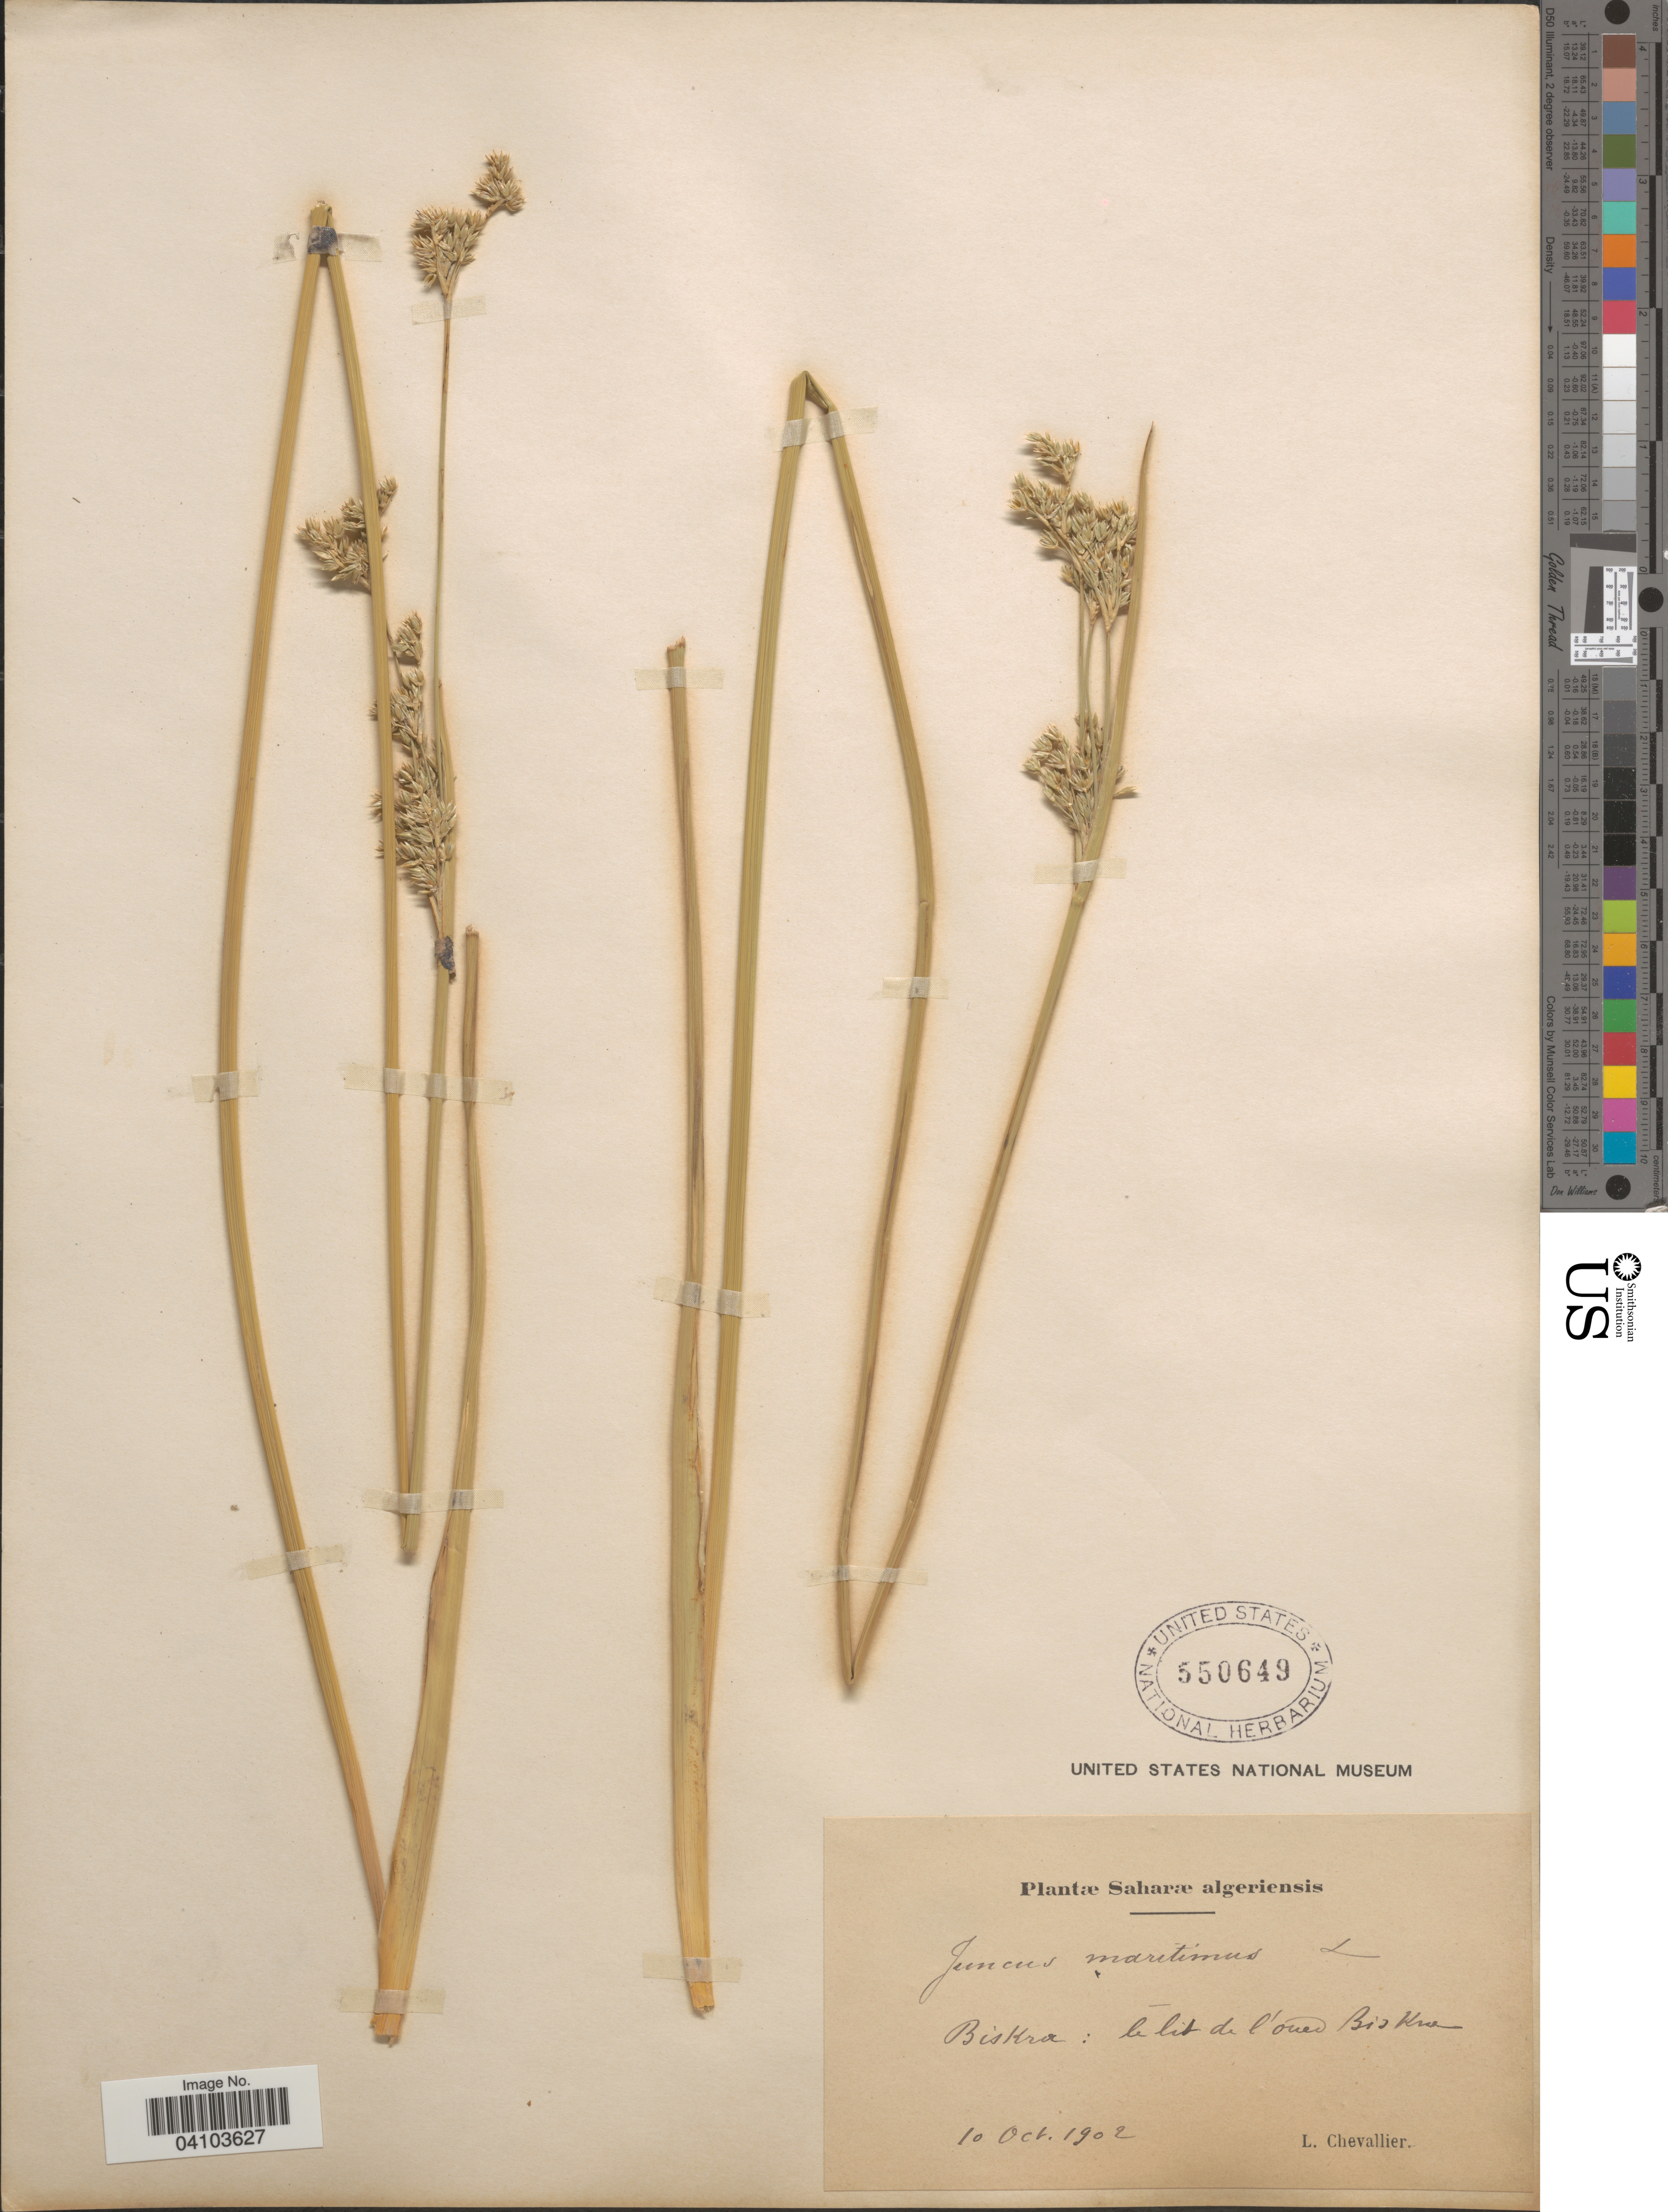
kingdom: Plantae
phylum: Tracheophyta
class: Liliopsida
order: Poales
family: Juncaceae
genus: Juncus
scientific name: Juncus maritimus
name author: Lam.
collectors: L. Chevallier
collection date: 1902-10-10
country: Algeria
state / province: Biskra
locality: Saharæ algeriensis. Le lis de l'oued Biskra.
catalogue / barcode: US 550649